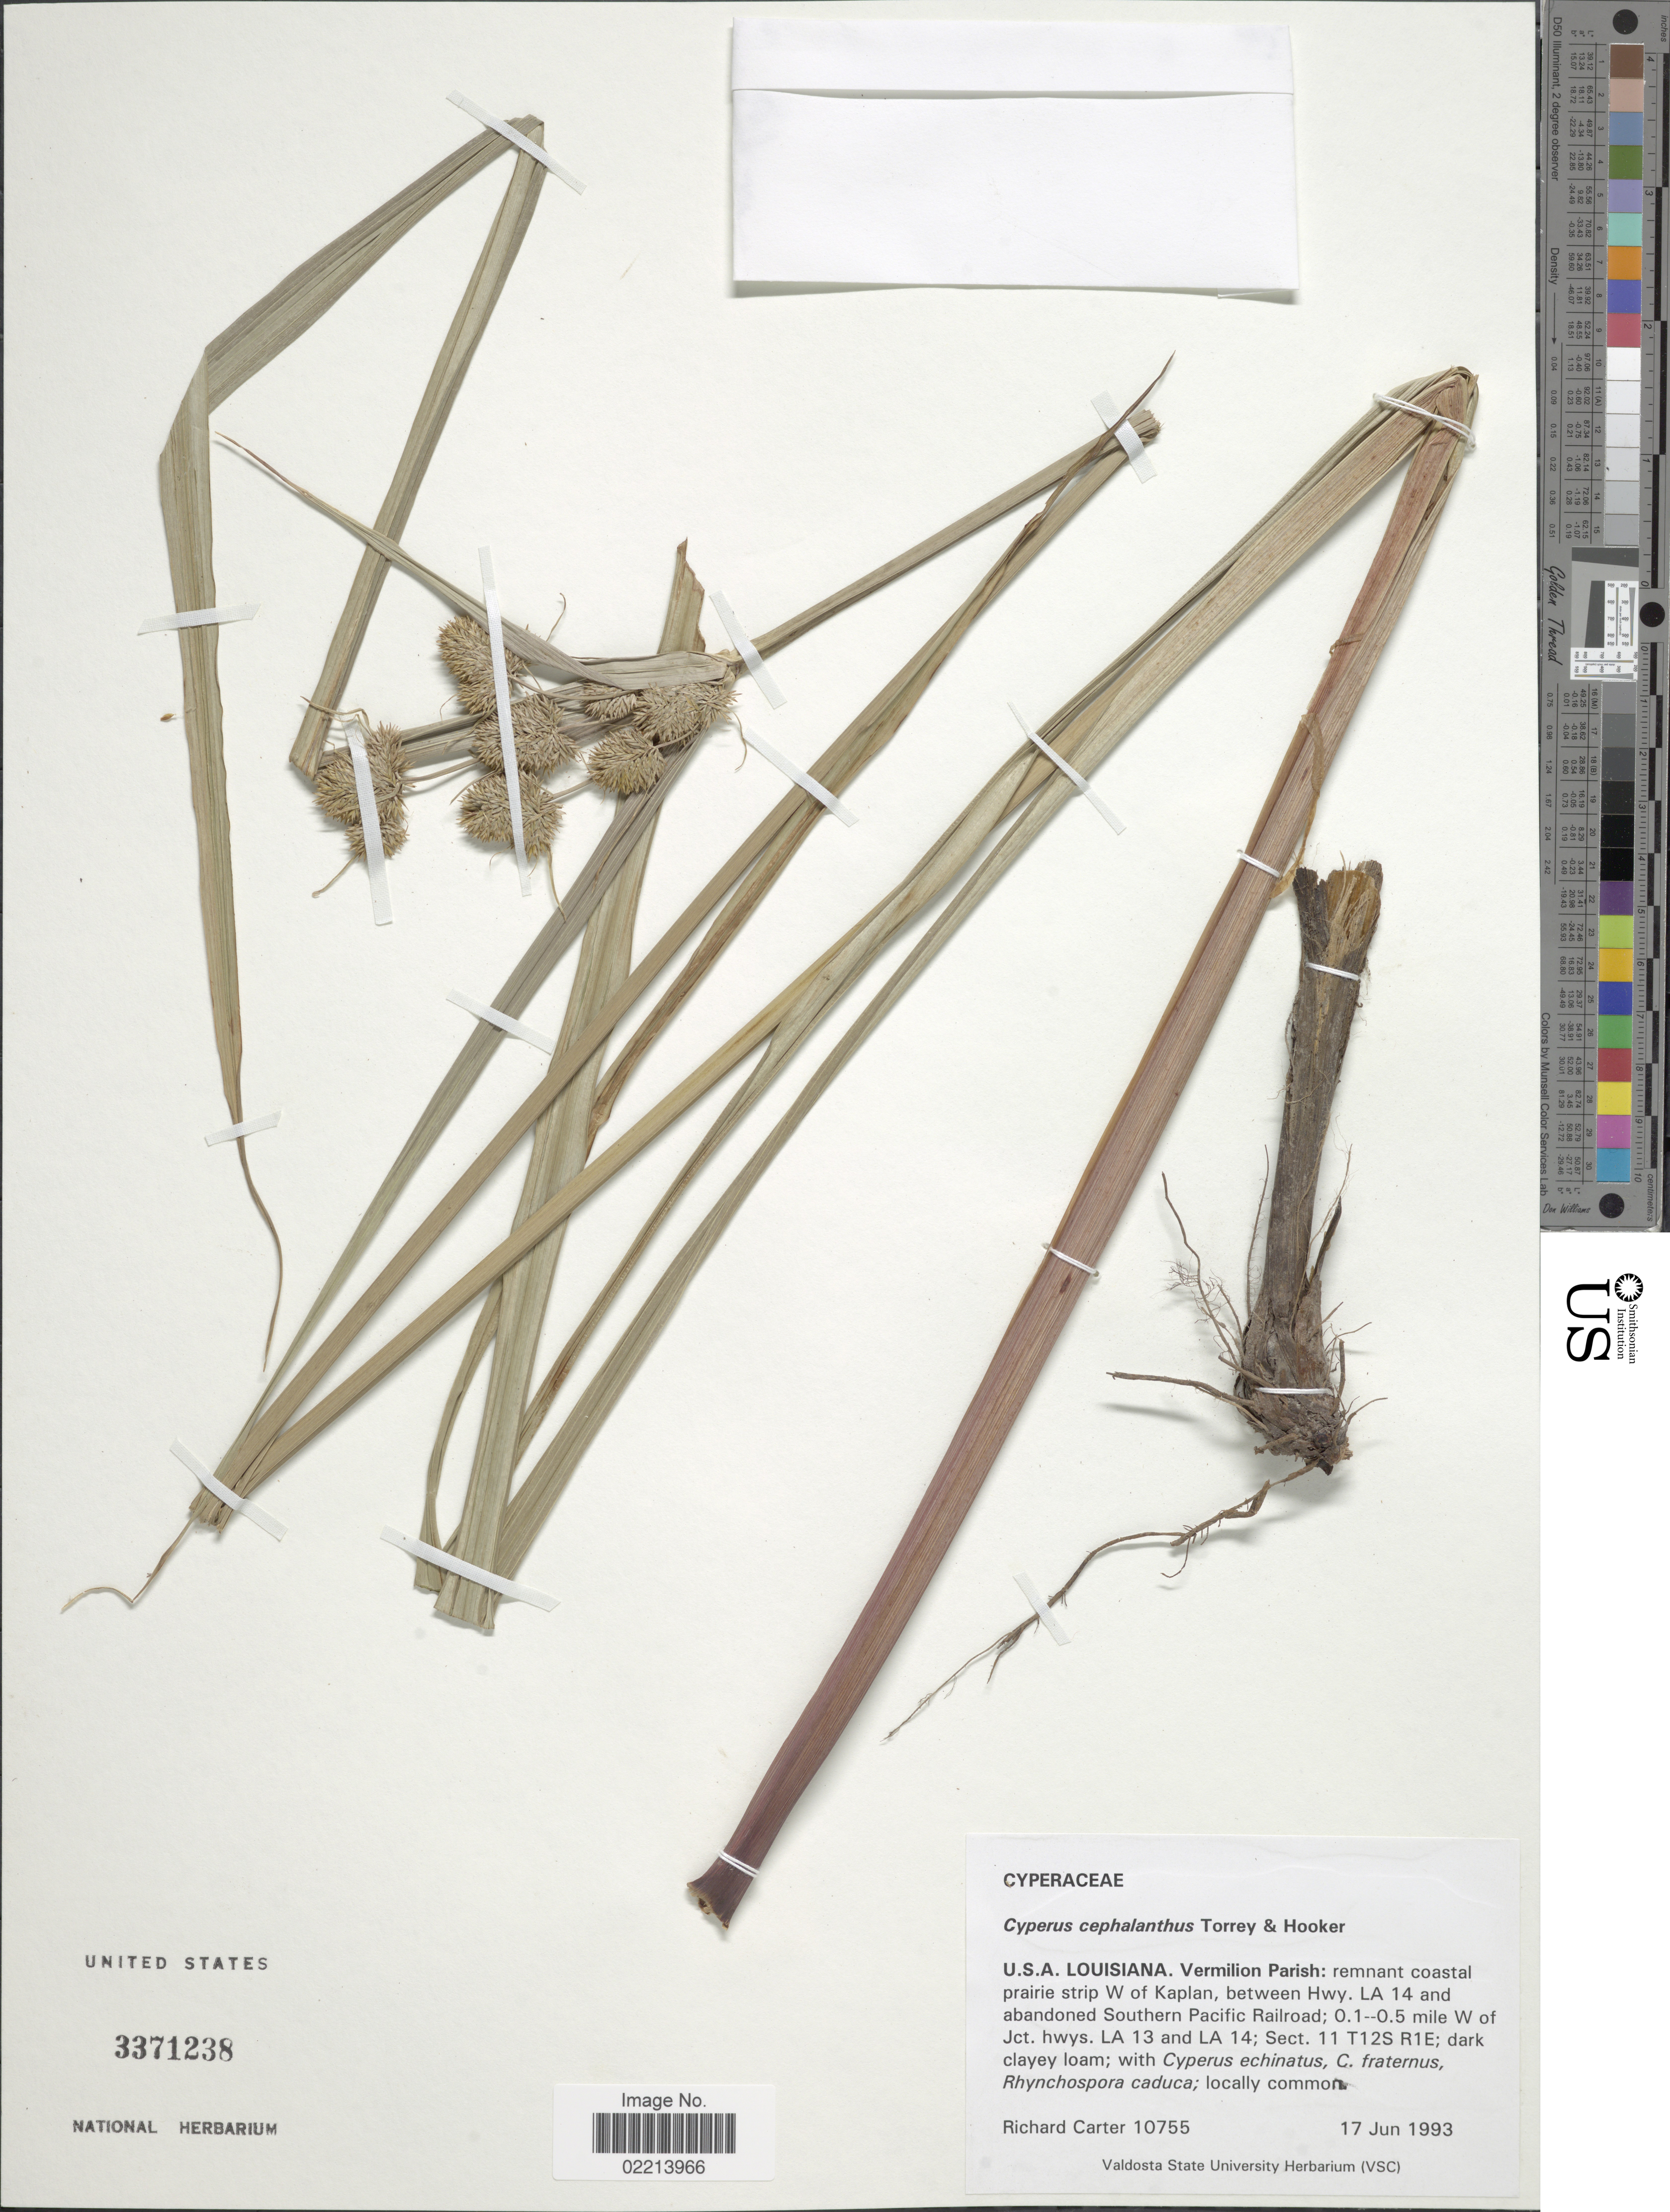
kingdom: Plantae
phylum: Tracheophyta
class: Liliopsida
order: Poales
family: Cyperaceae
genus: Cyperus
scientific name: Cyperus cephalanthus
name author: Torr. & Hook.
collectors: R. Carter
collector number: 10755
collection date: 1993-06-17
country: United States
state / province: Louisiana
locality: Vermilion Parish: remnant coastal prairie strip W of Kaplan, between Hwy. LA 14 and abandoned Southern Pacific Railroad; 0.1-0.5 mile W of Jct. hwys. LA 13 and LA 14; Sect. 11 T12S R1E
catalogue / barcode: US 3371238